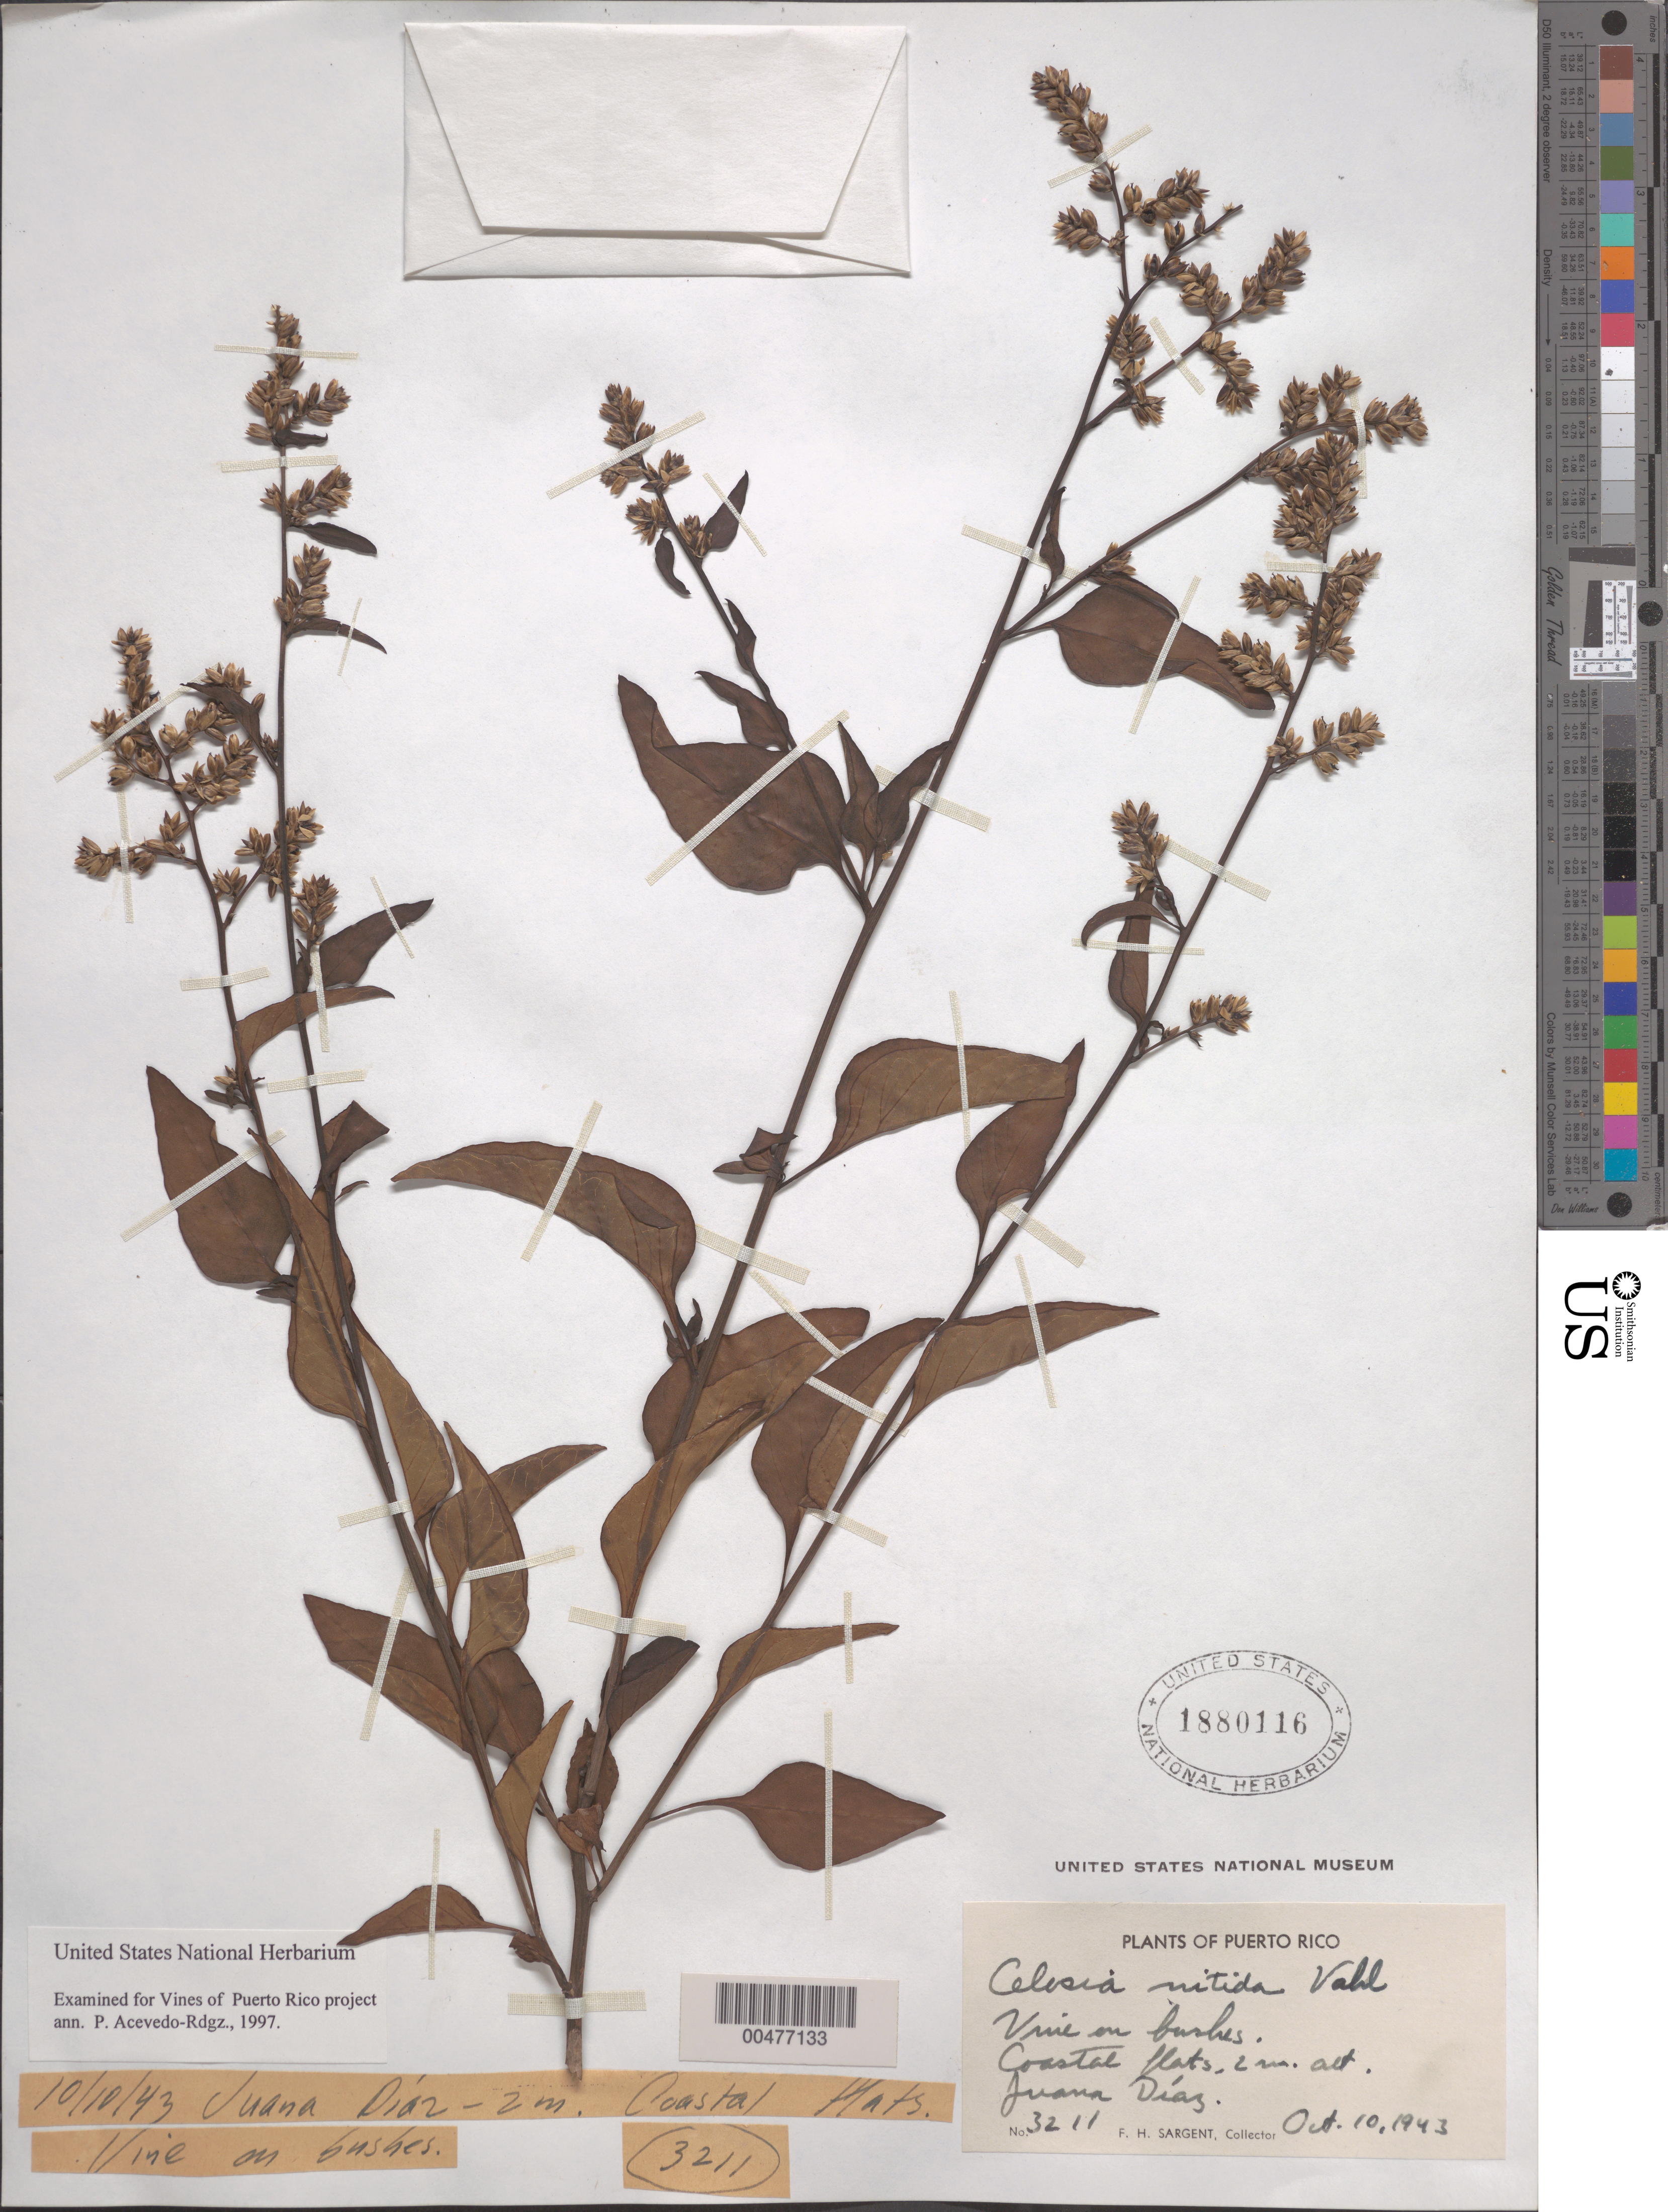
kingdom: Plantae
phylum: Tracheophyta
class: Magnoliopsida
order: Caryophyllales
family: Amaranthaceae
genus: Celosia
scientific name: Celosia nitida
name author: Vahl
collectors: F. H. Sargent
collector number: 3211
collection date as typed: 10 Oct 1943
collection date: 1943-10-10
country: Puerto Rico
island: Greater Antilles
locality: Juana Diaz. Coastal flats.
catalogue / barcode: US 1880116